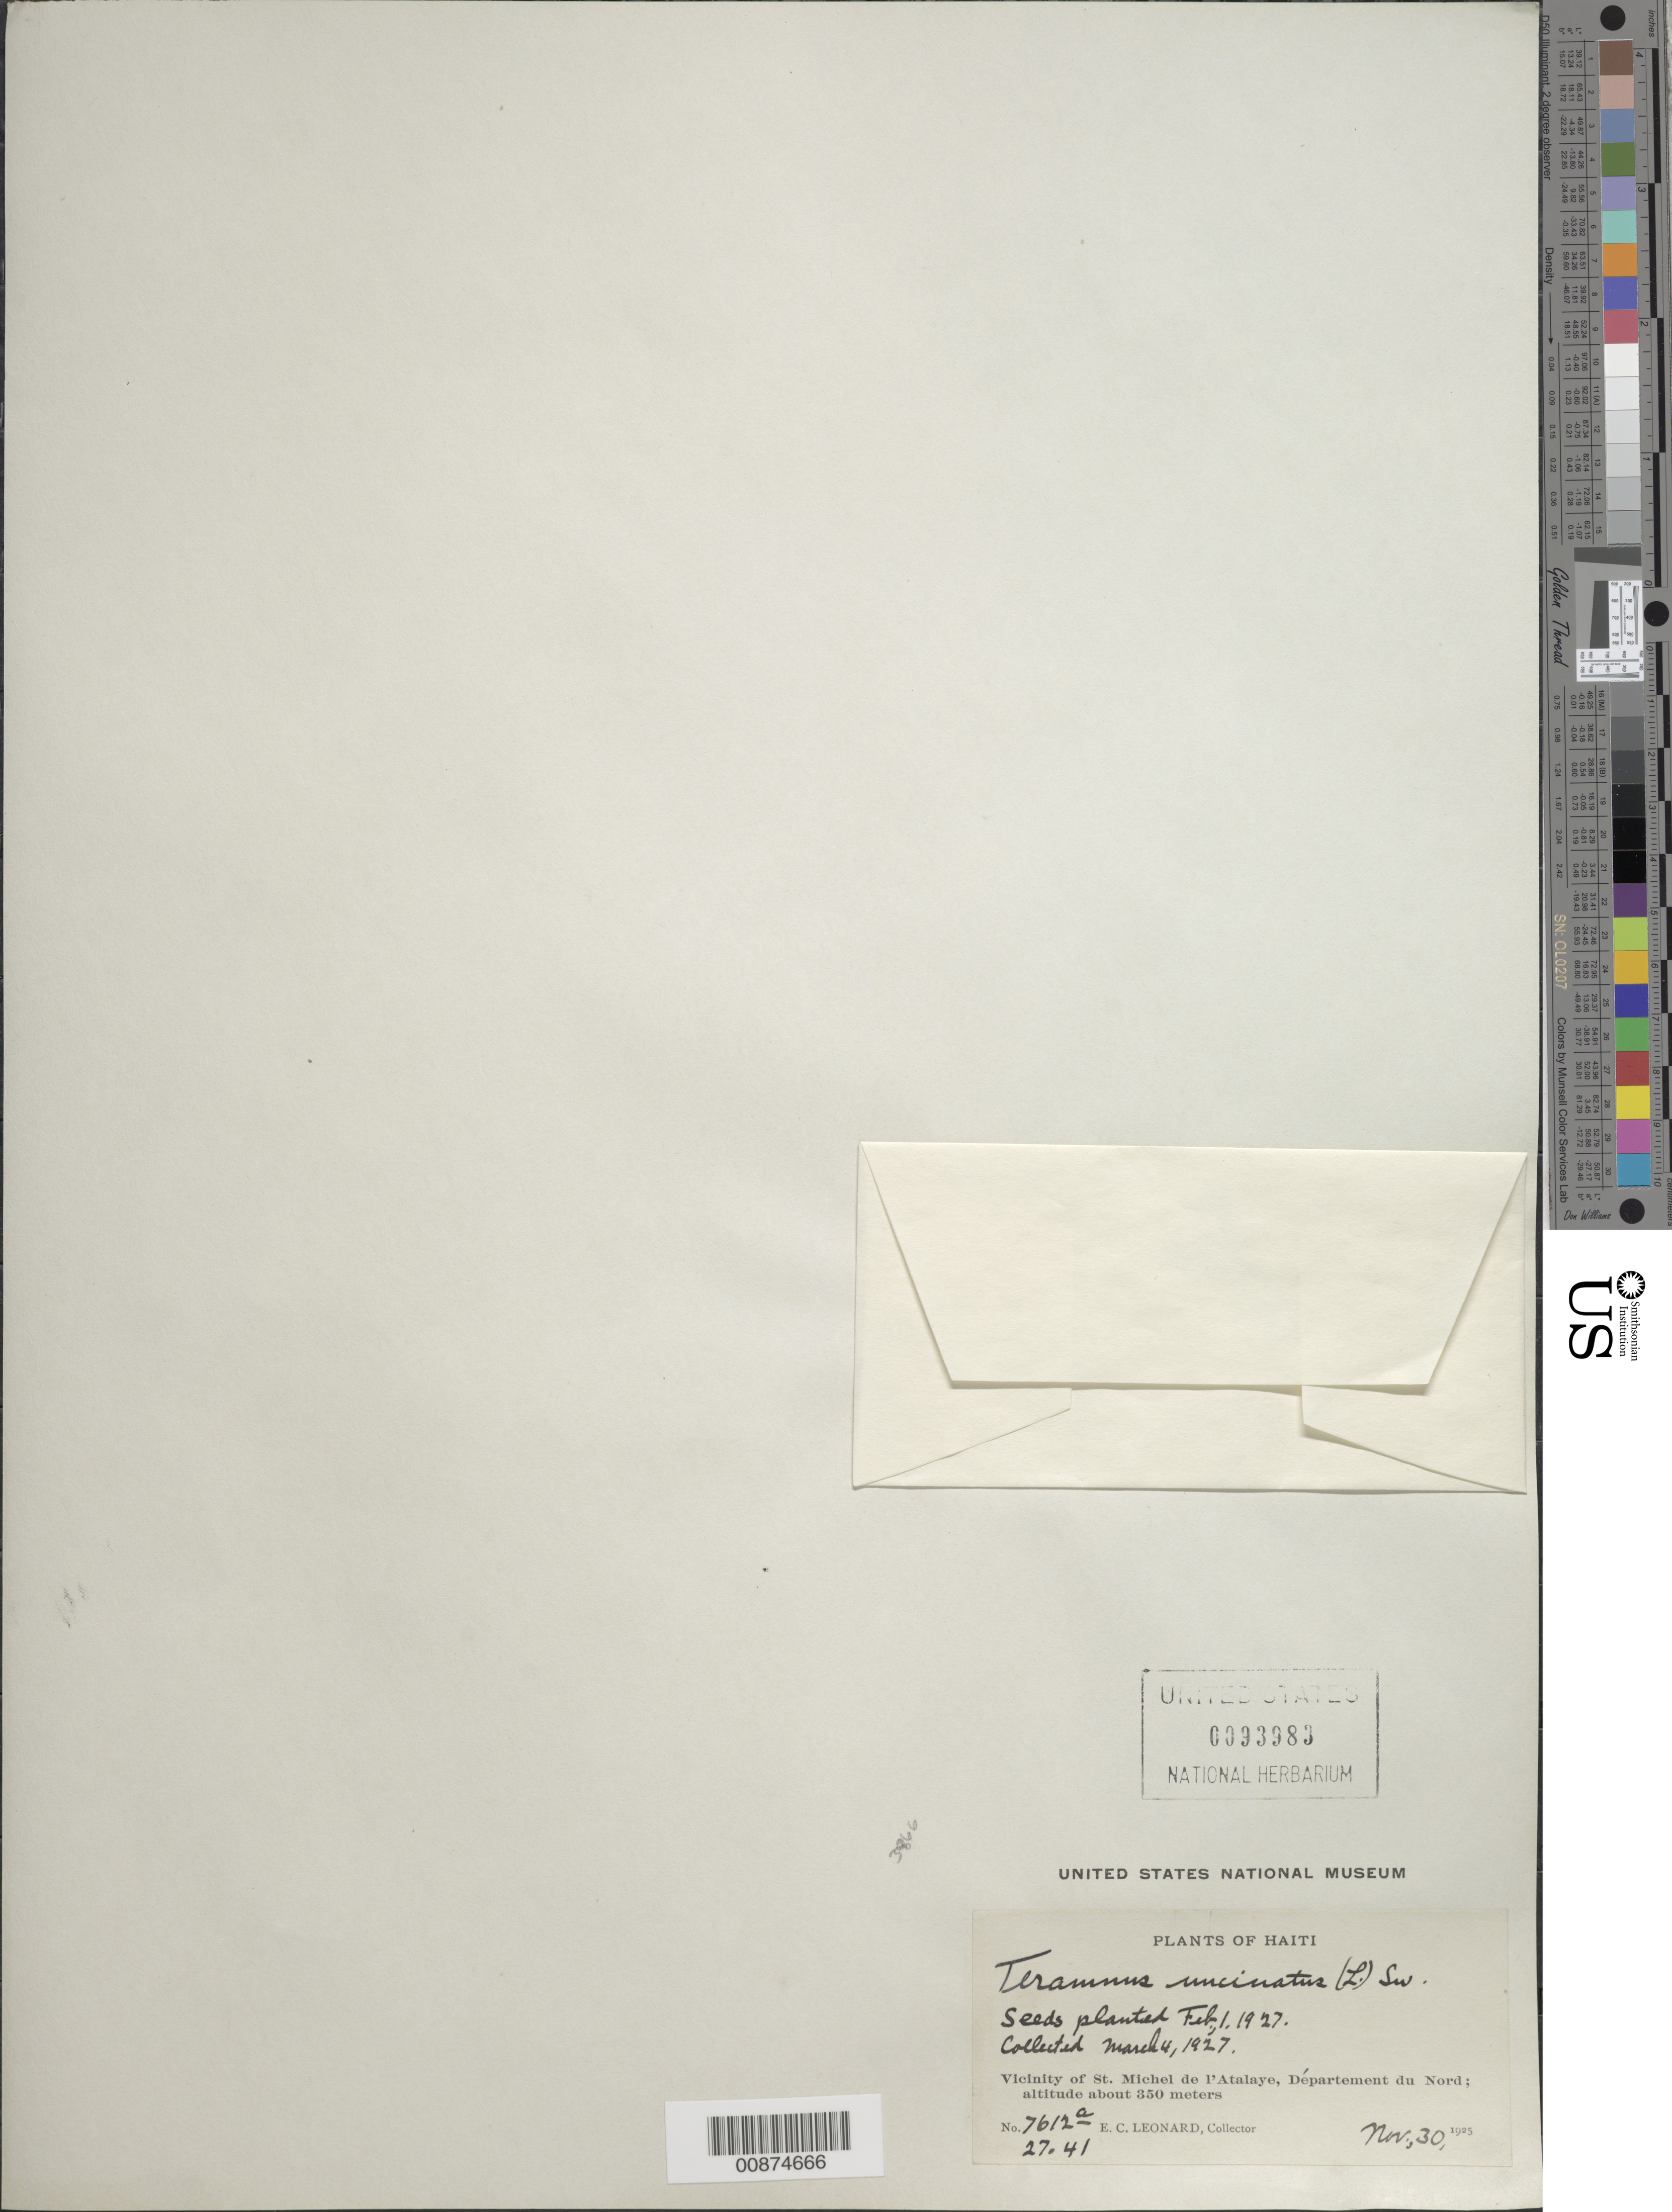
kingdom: Plantae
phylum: Tracheophyta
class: Magnoliopsida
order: Fabales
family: Fabaceae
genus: Teramnus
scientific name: Teramnus uncinatus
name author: (L.) Sw.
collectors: E. C. Leonard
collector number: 7612a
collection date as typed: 30 Nov 1925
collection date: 1925-11-30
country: Haiti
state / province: Nord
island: Hispaniola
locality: Vicinity of St. Michel de l'Atalaye.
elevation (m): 350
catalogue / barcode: US 93983